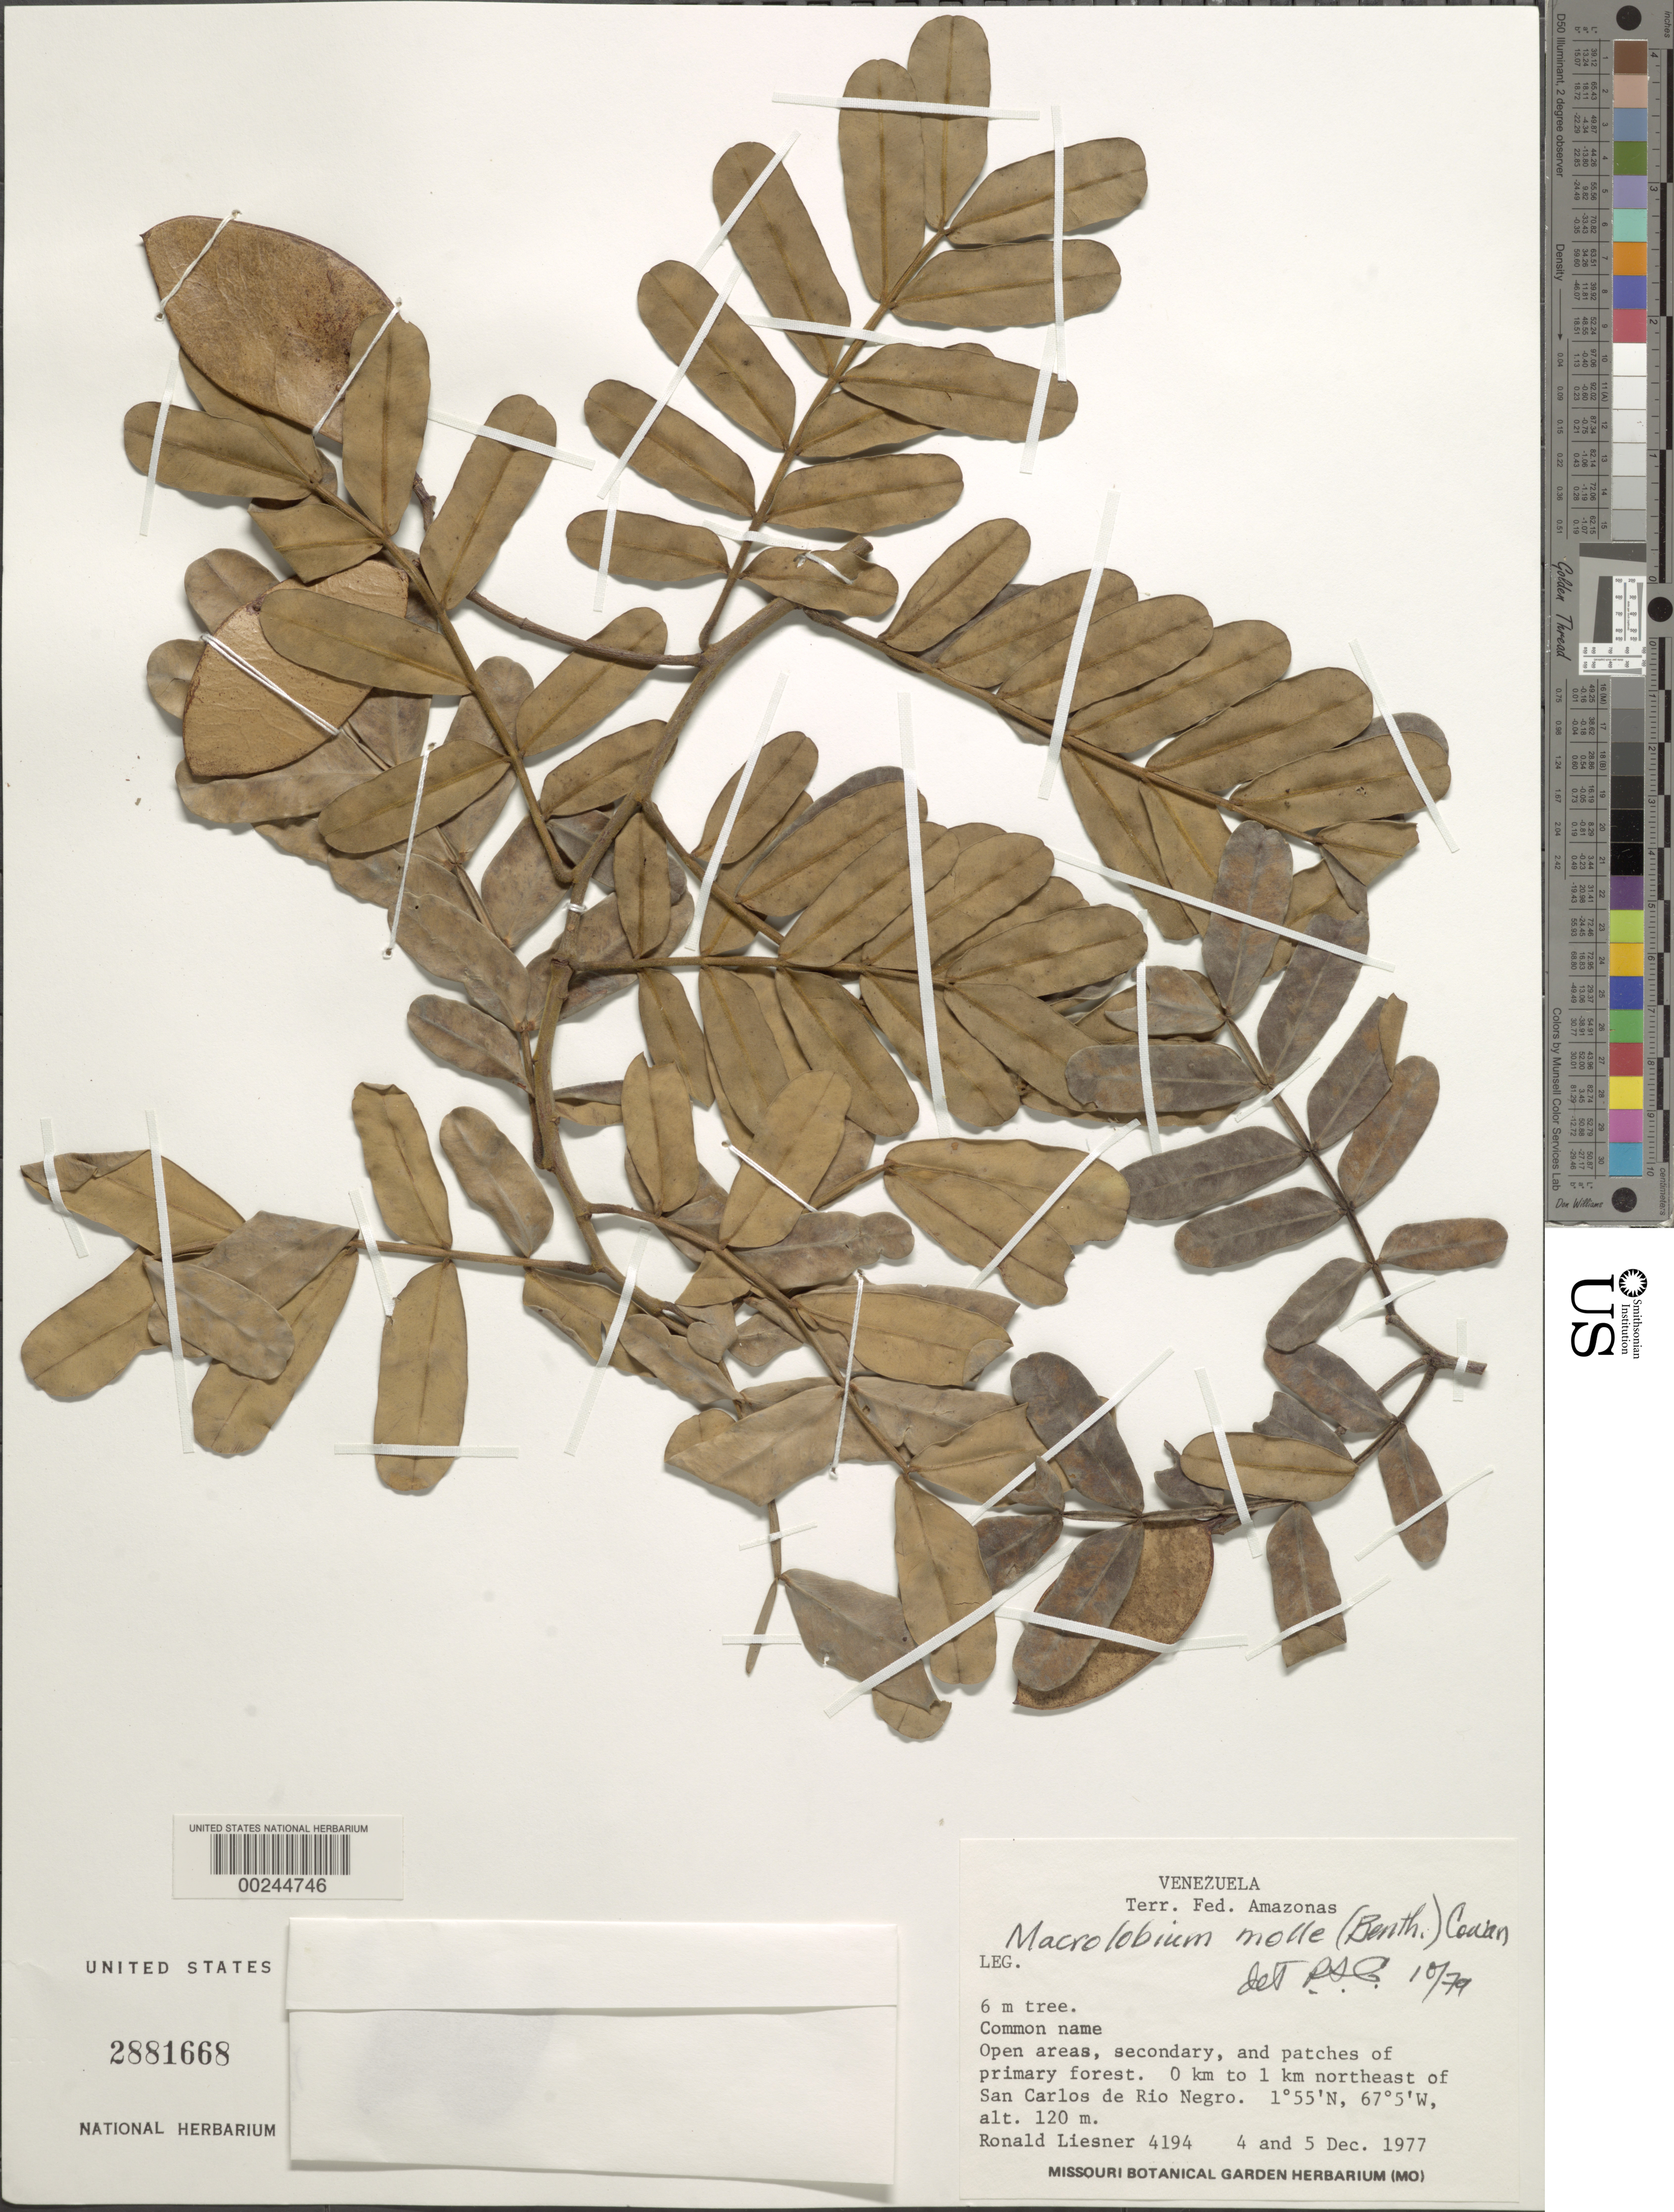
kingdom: Plantae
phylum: Tracheophyta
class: Magnoliopsida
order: Fabales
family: Fabaceae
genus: Macrolobium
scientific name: Macrolobium molle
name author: (Benth.) R.S. Cowan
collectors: R. L. Liesner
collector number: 4194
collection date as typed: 04 Dec 1977 and 05 Dec 1977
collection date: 1977-12-04,1977-12-05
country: Venezuela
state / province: Amazonas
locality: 0-1 km NE of San Carlos de Rio Negro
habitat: Open areas, secondary, and patches of primary forest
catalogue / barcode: US 2881668